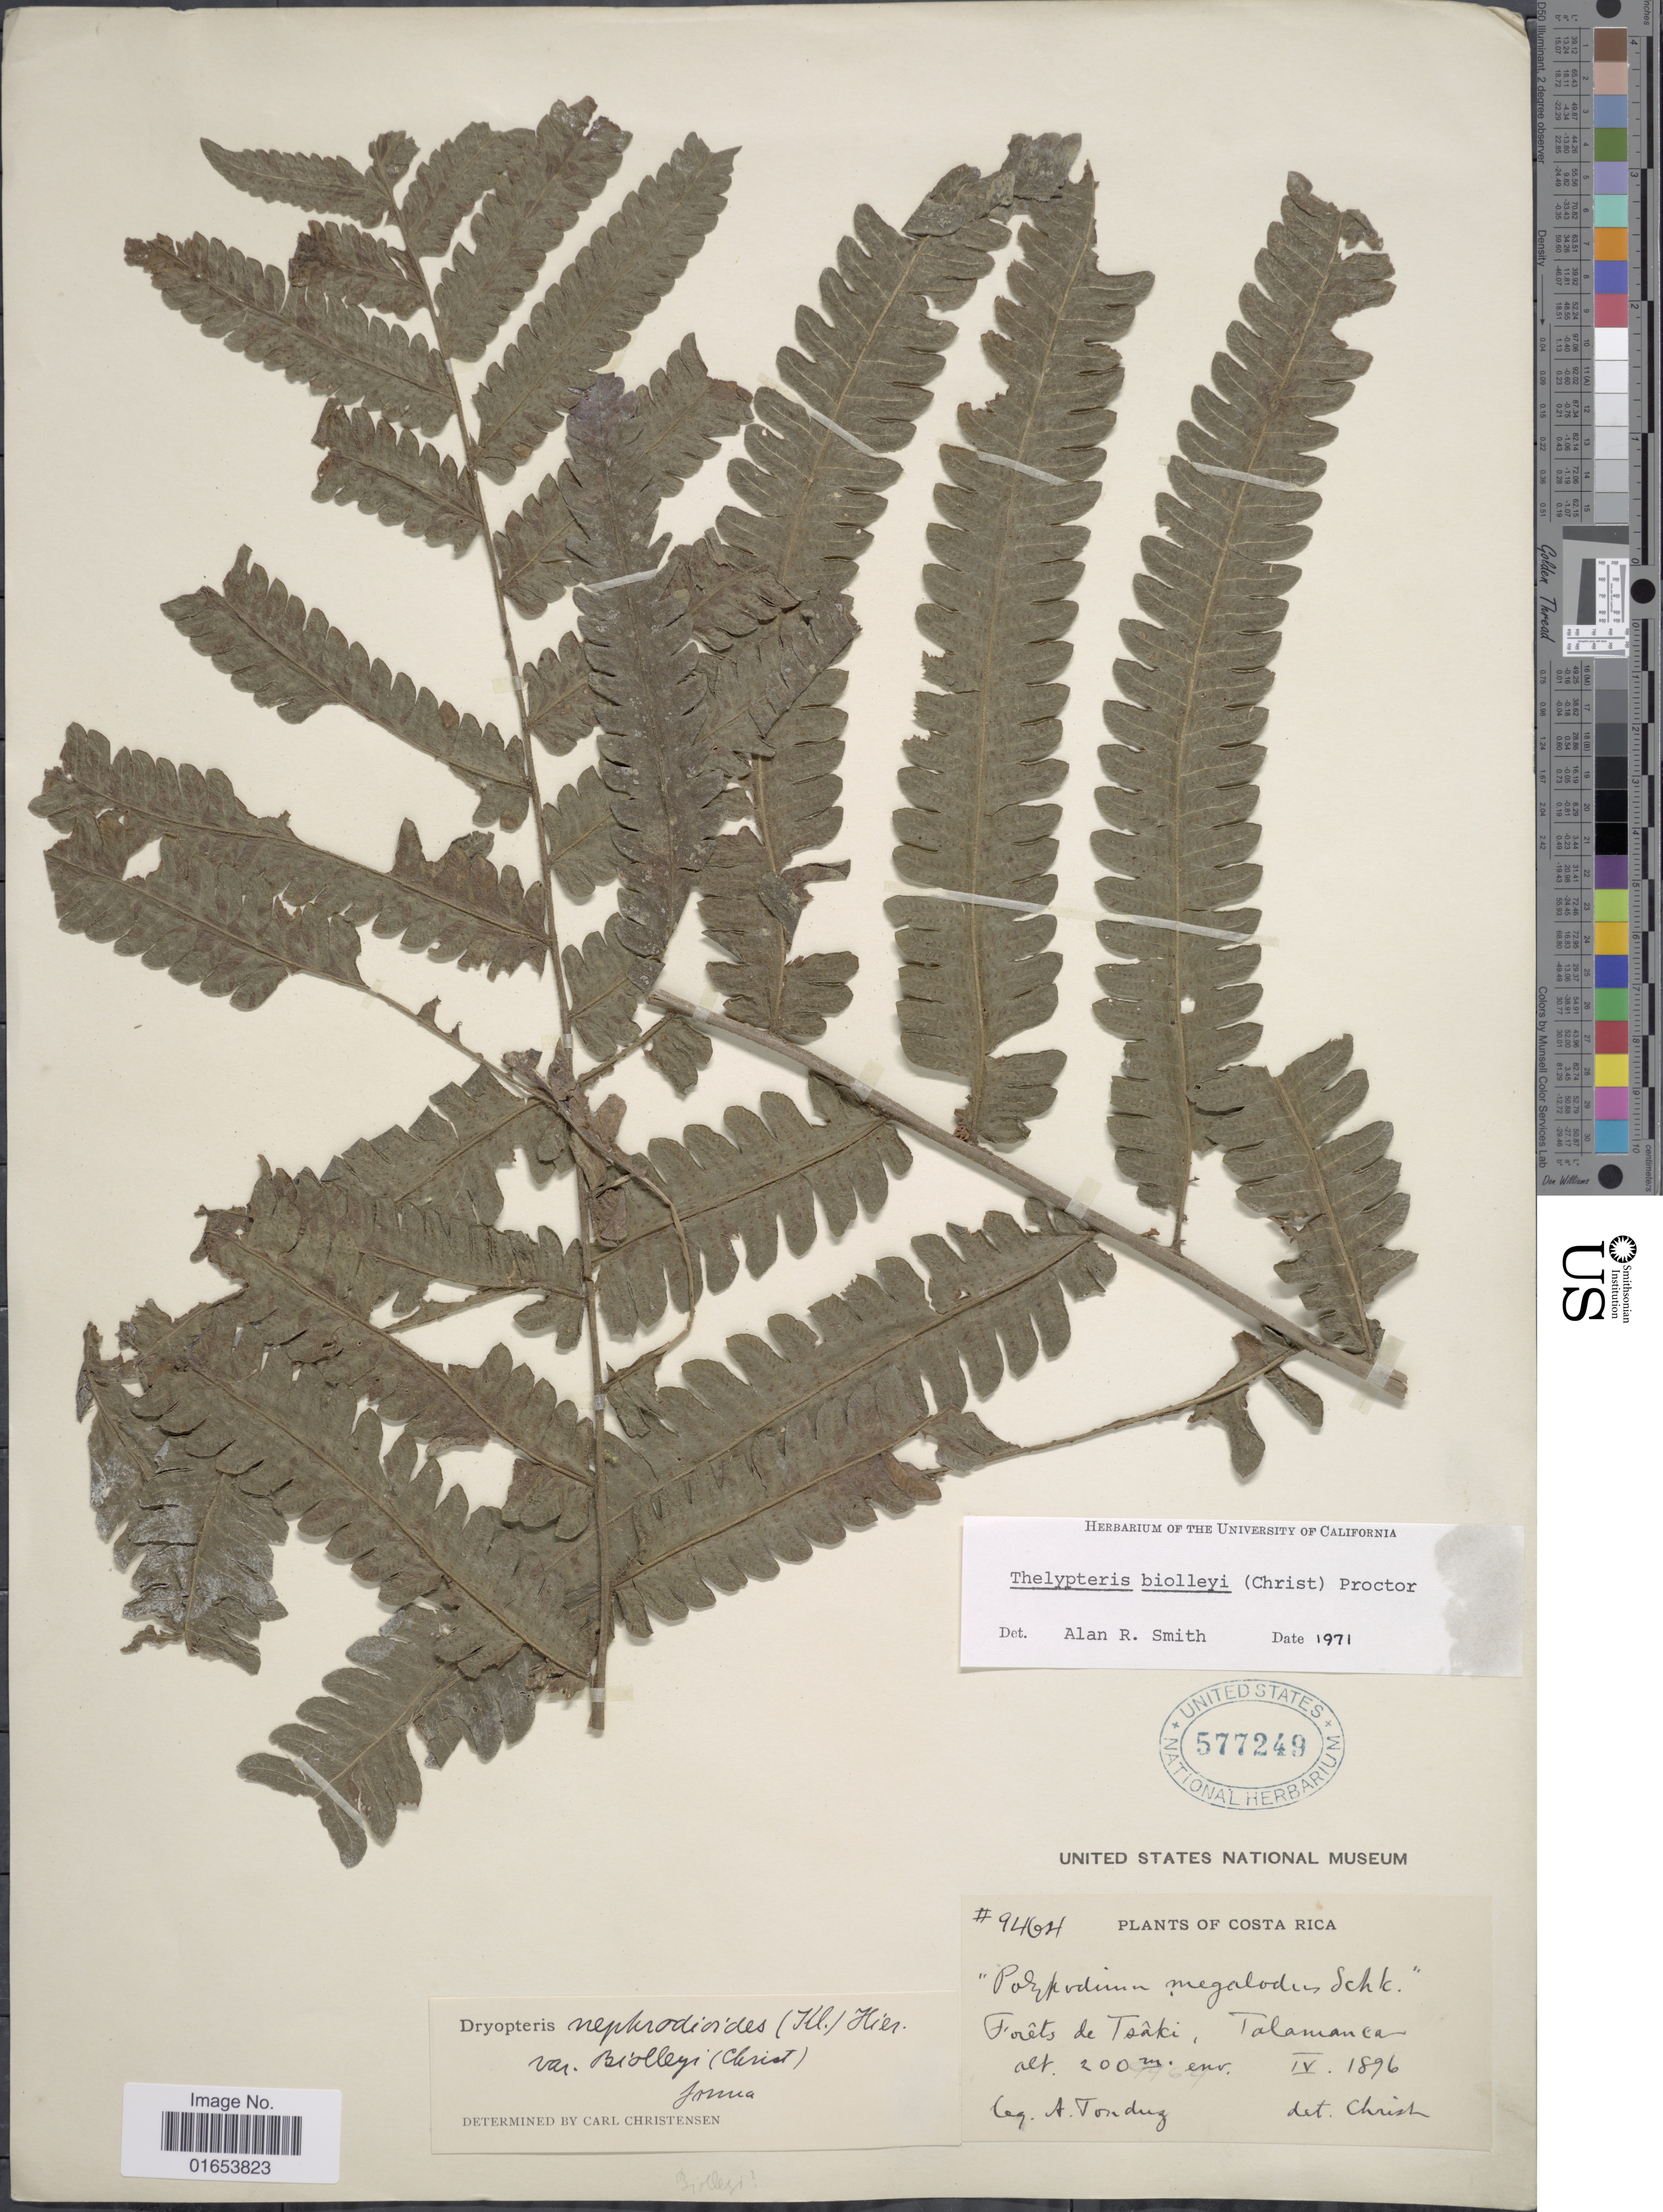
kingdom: Plantae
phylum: Tracheophyta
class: Polypodiopsida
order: Polypodiales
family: Thelypteridaceae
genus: Goniopteris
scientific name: Goniopteris biolleyi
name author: (C. Chr.) Pic. Serm.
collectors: A. Tonduz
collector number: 9464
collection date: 1896-04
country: Costa Rica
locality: Forets de Tsaki, Talamanca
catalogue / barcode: US 577249